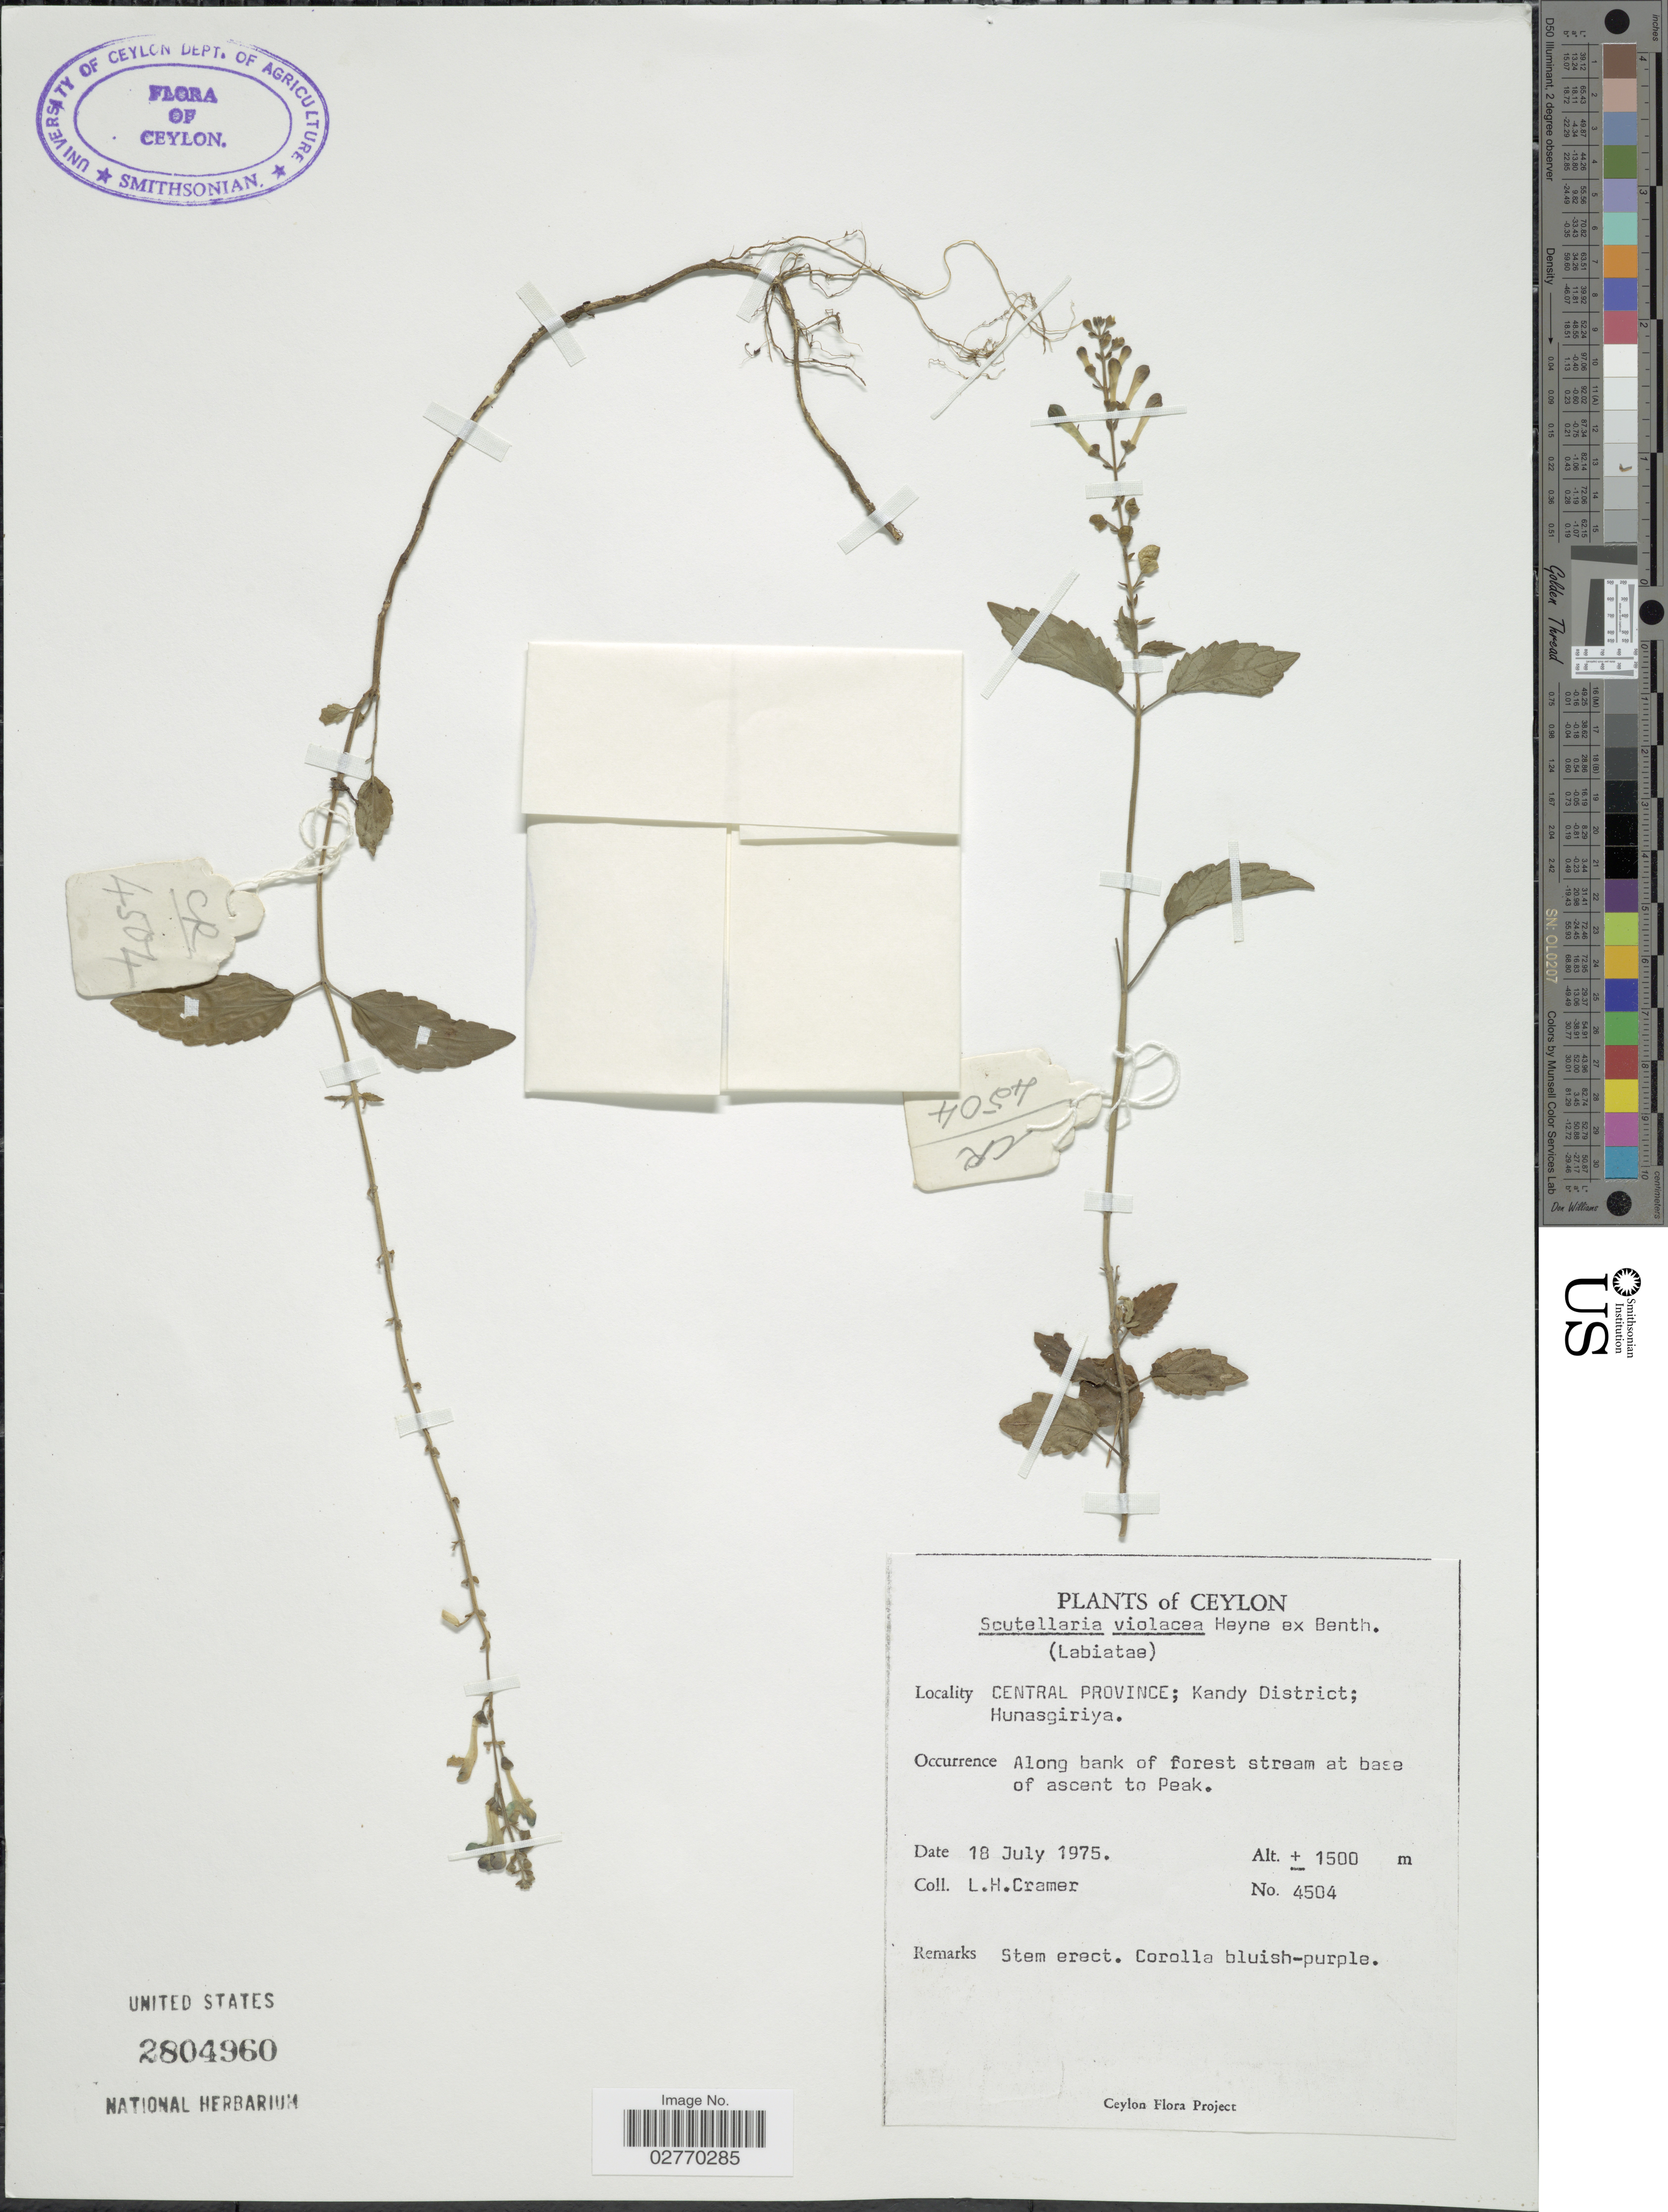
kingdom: Plantae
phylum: Tracheophyta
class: Magnoliopsida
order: Lamiales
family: Lamiaceae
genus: Scutellaria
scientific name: Scutellaria violacea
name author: B. Heyne ex Benth.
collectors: L. H. Cramer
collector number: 4504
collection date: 1975-07-18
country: Sri Lanka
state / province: Central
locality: Ceylon, Kandy District; Hunasgiriya. Along bank of forest stream at base of ascent to Peak.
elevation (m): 1500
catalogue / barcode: US 2804960